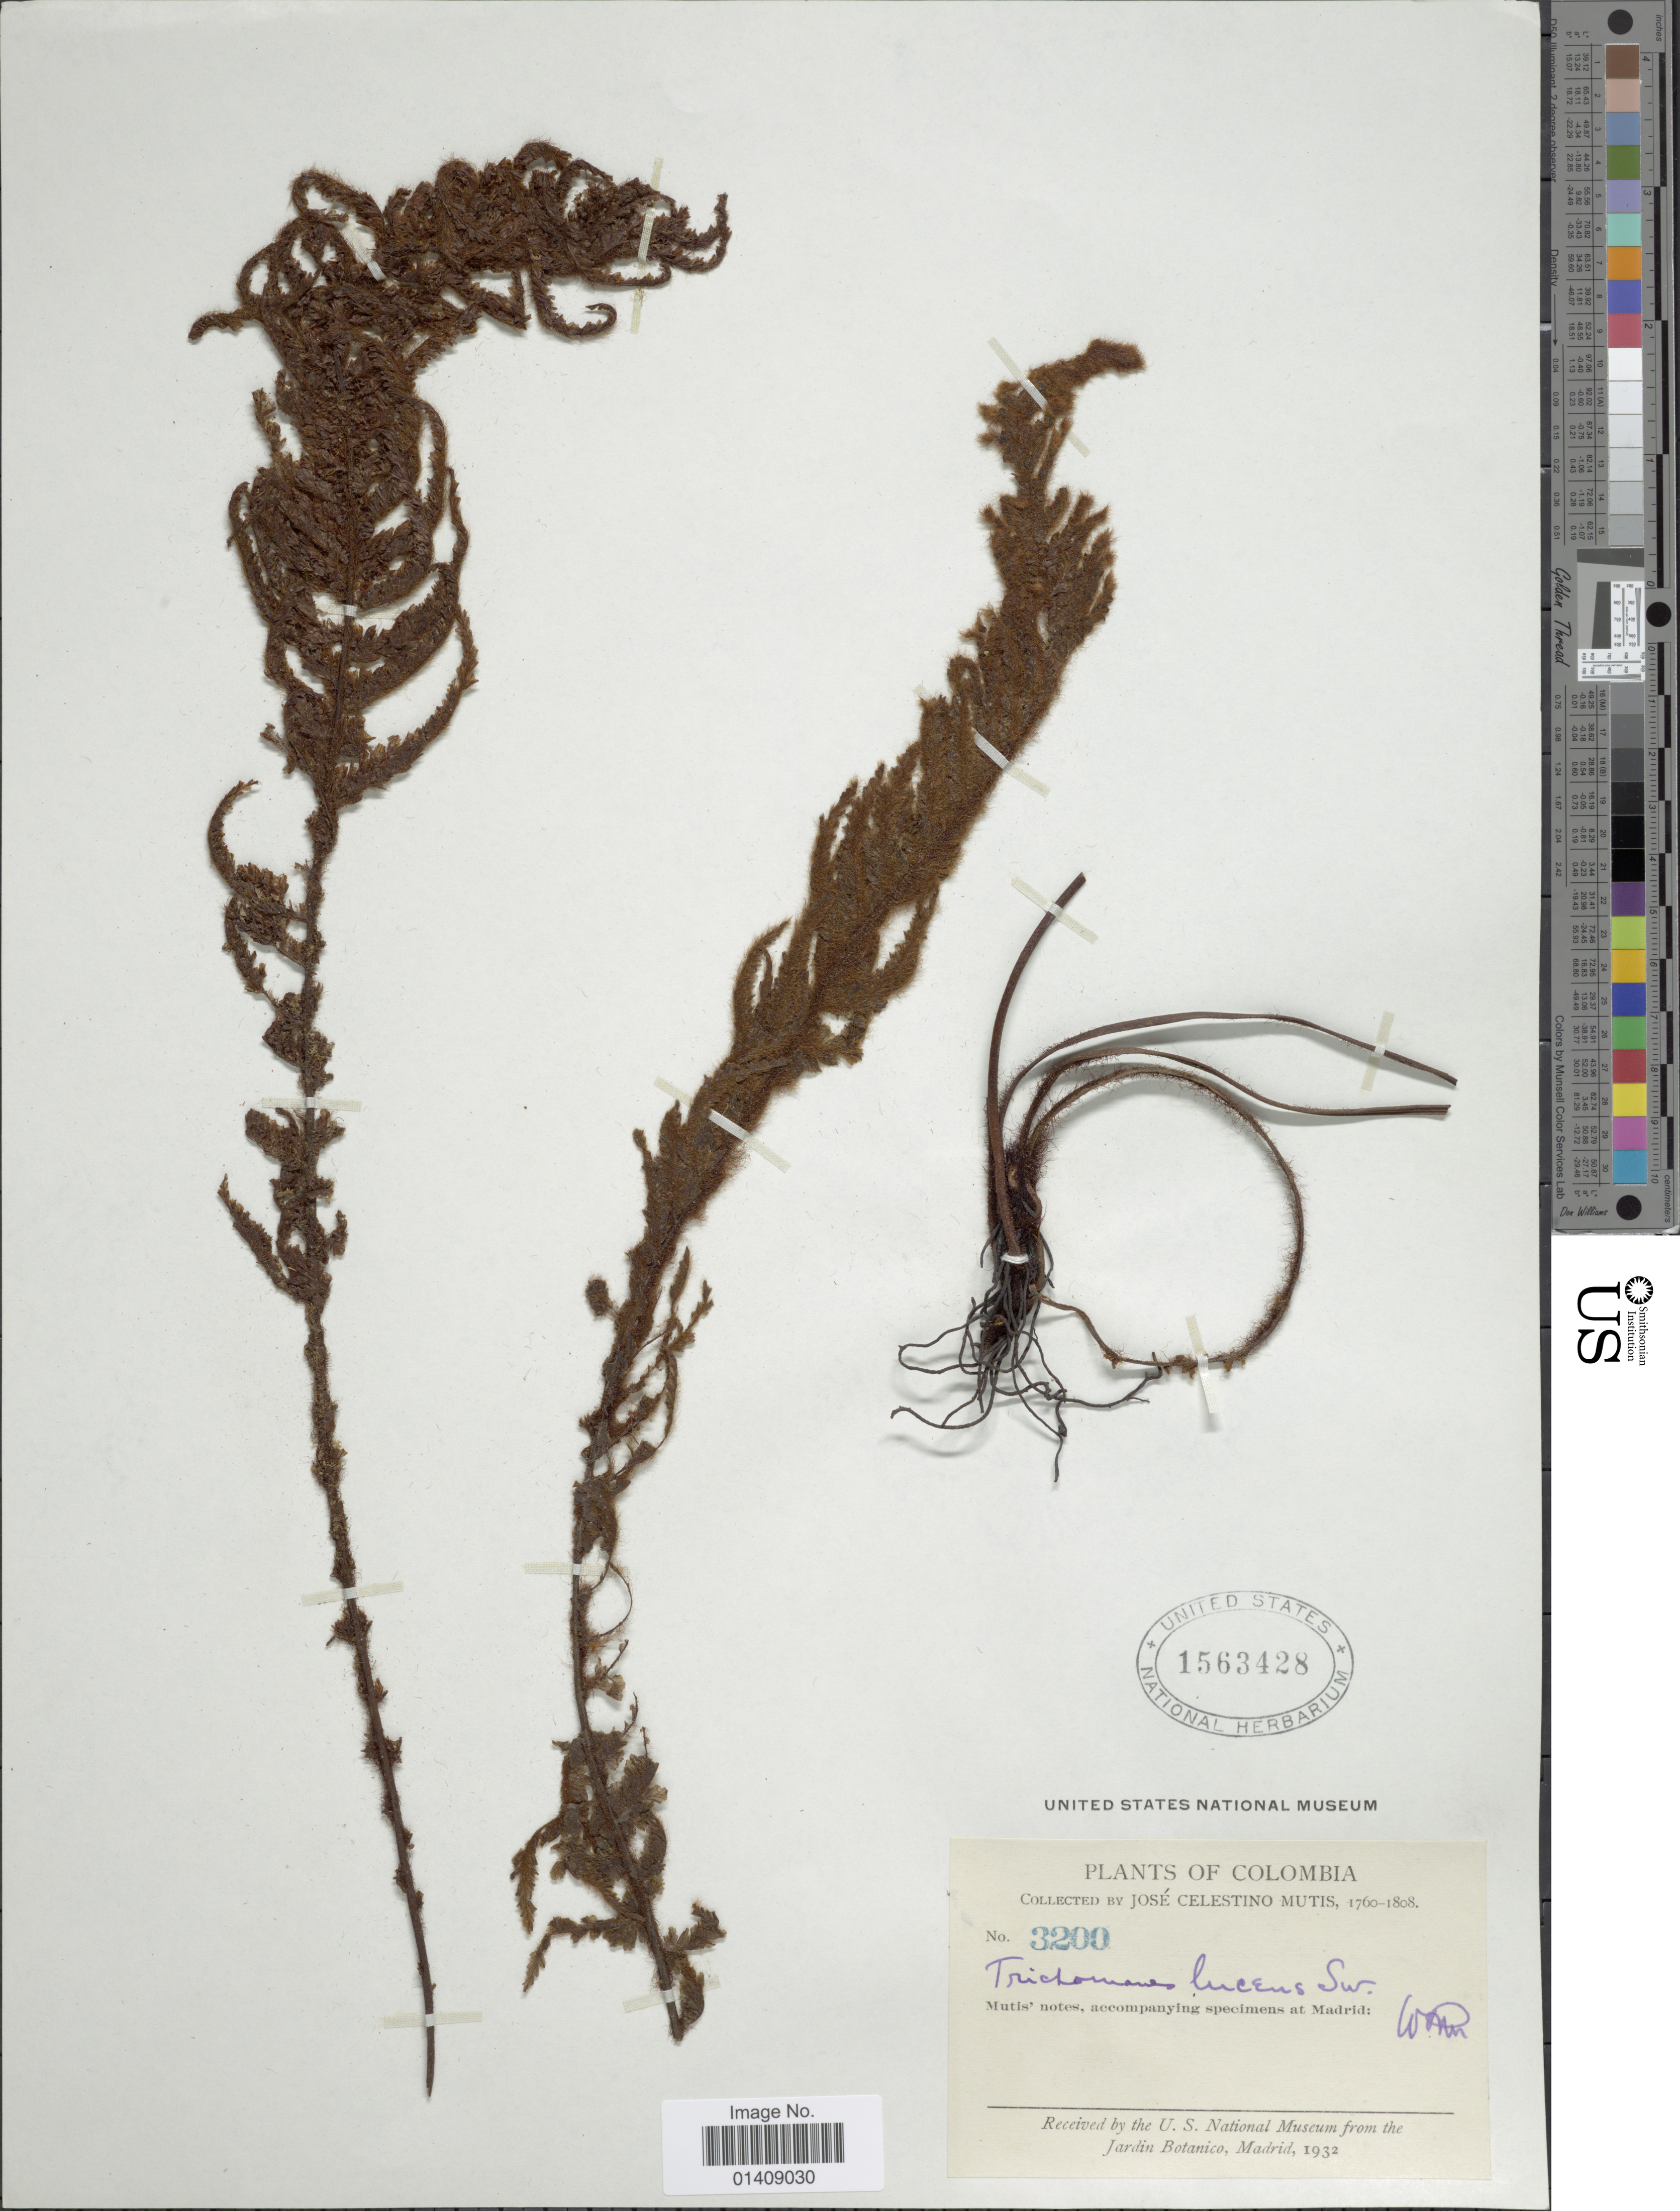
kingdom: Plantae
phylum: Tracheophyta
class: Polypodiopsida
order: Hymenophyllales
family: Hymenophyllaceae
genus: Trichomanes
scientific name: Trichomanes lucens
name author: Sw.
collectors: J. C. B. Mutis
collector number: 3200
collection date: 1760/1808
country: Colombia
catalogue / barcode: US 1563428